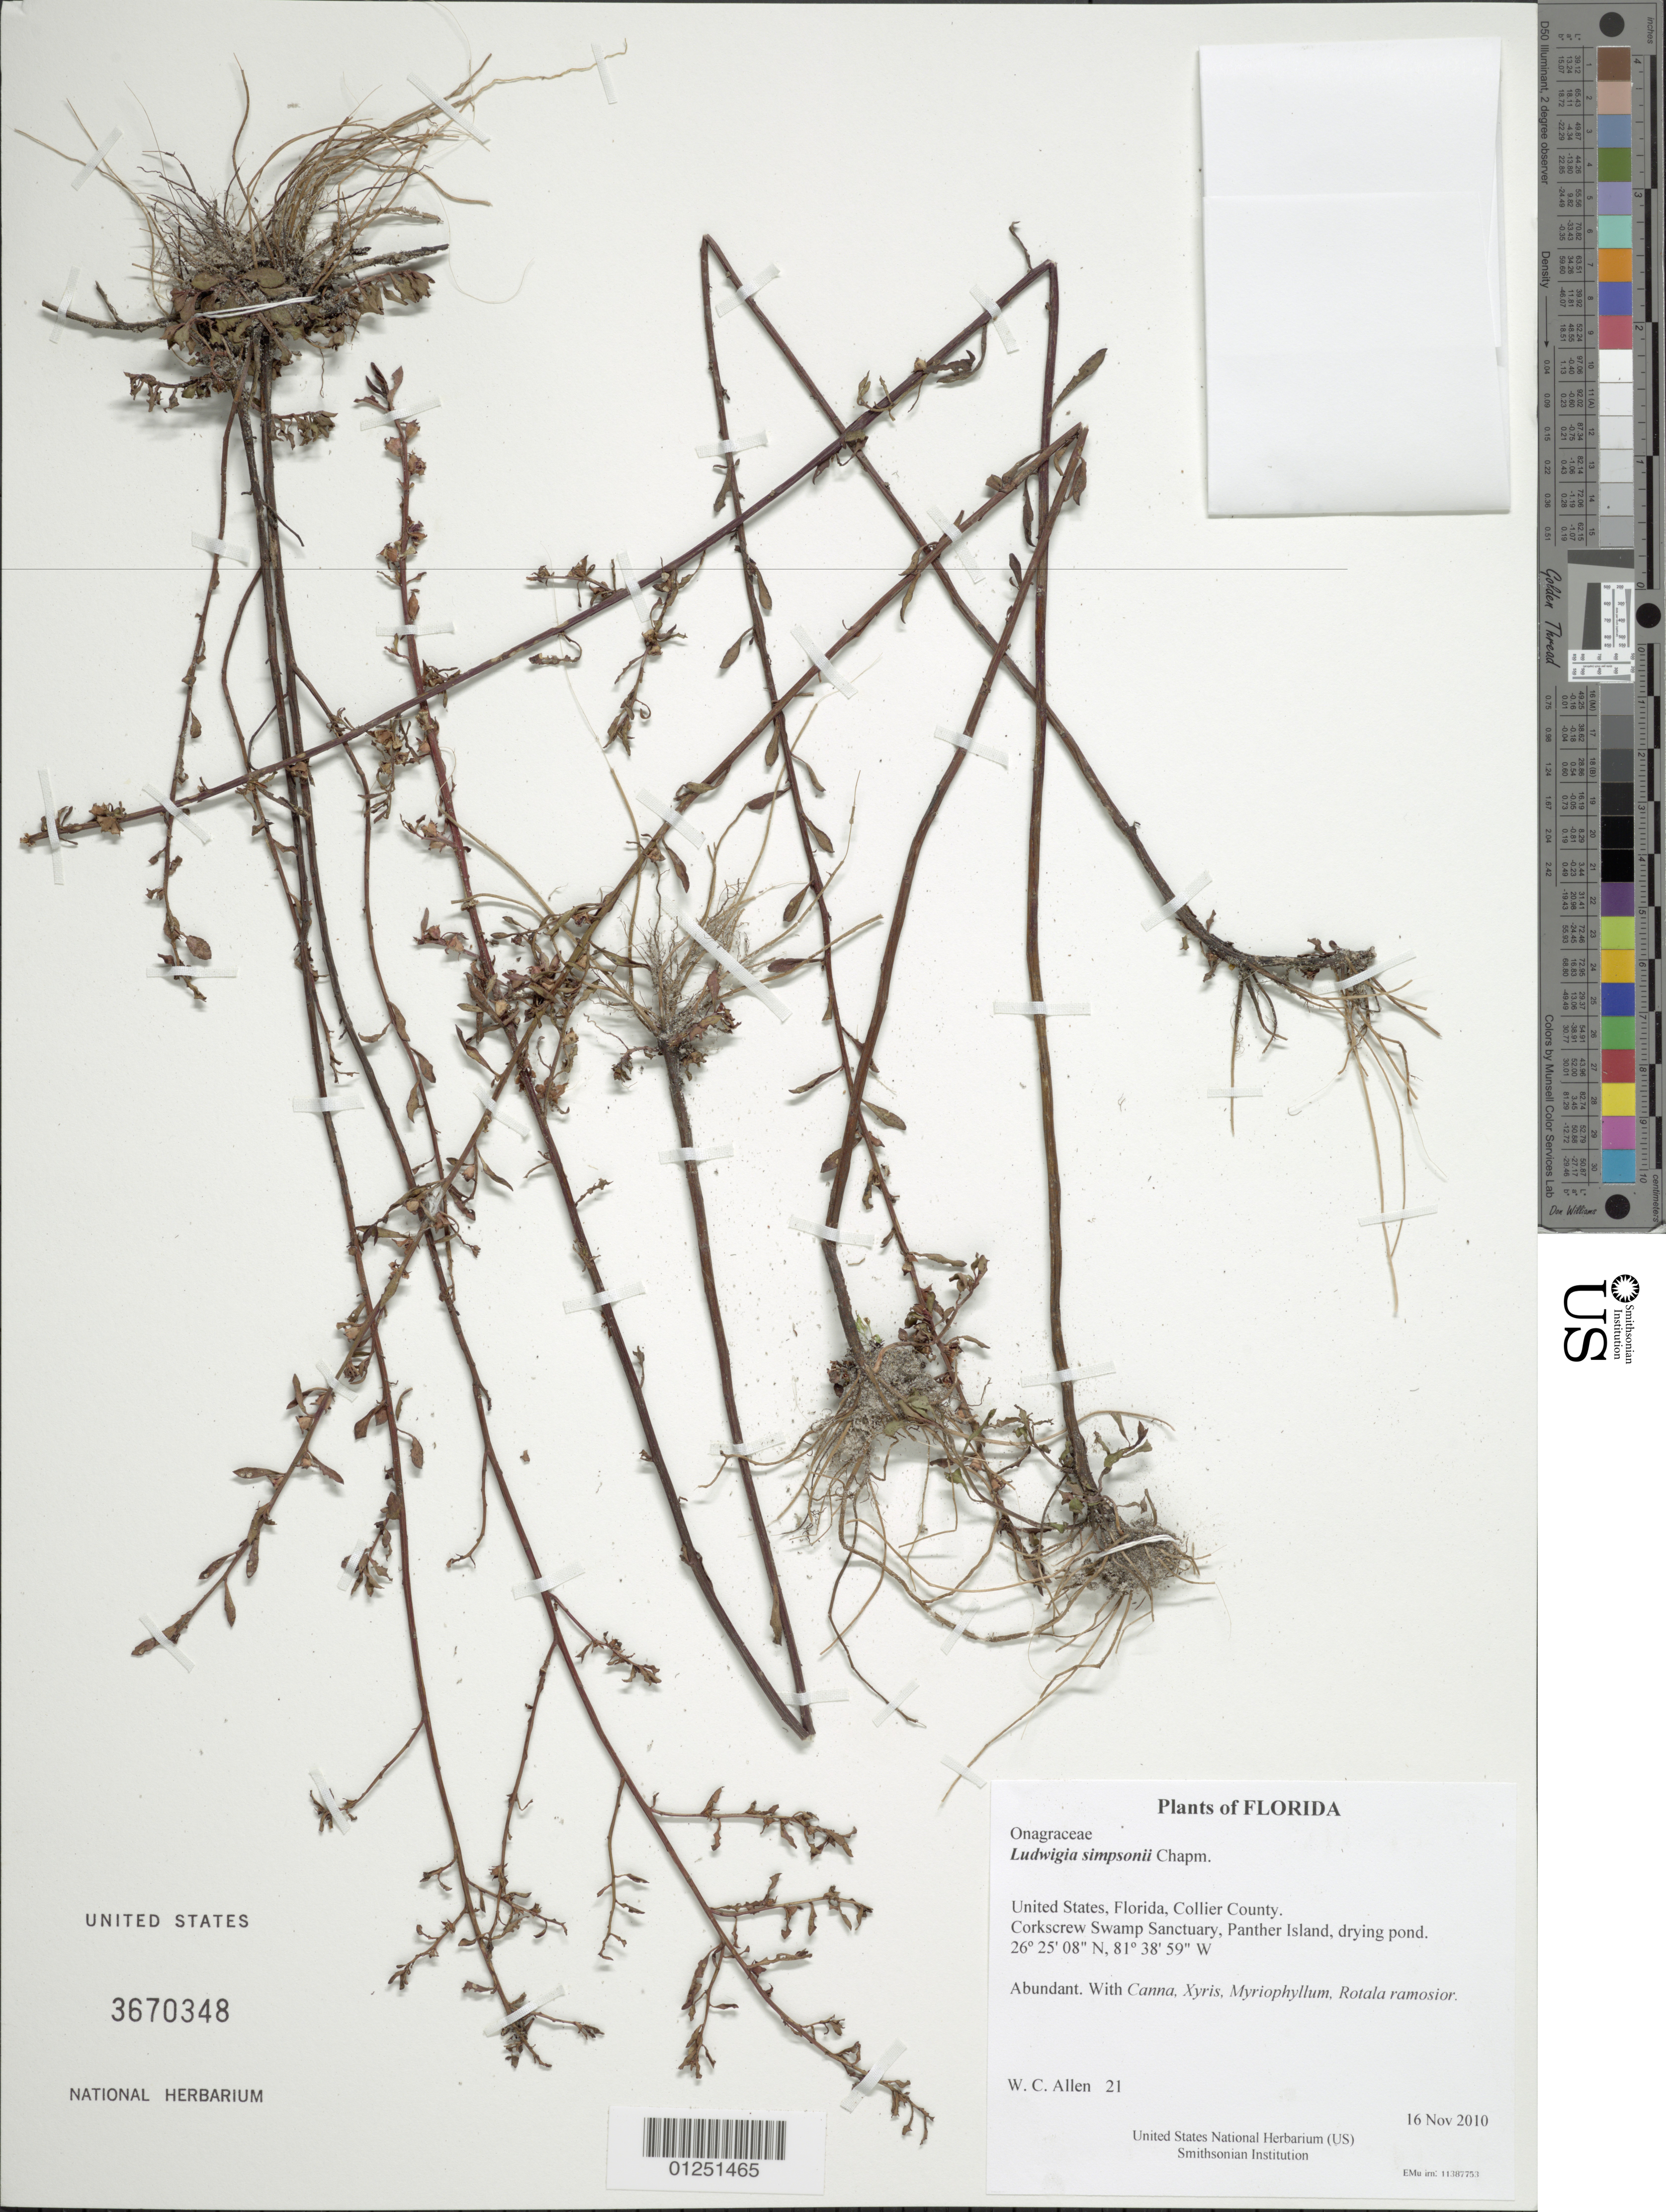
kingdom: Plantae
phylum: Tracheophyta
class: Magnoliopsida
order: Myrtales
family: Onagraceae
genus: Ludwigia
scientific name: Ludwigia simpsonii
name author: Chapm.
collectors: W. C. Allen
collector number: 21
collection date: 2010-11-16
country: United States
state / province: Florida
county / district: Collier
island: Panther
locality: Corkscrew Swamp Sanctuary, drying pond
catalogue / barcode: US 3670348